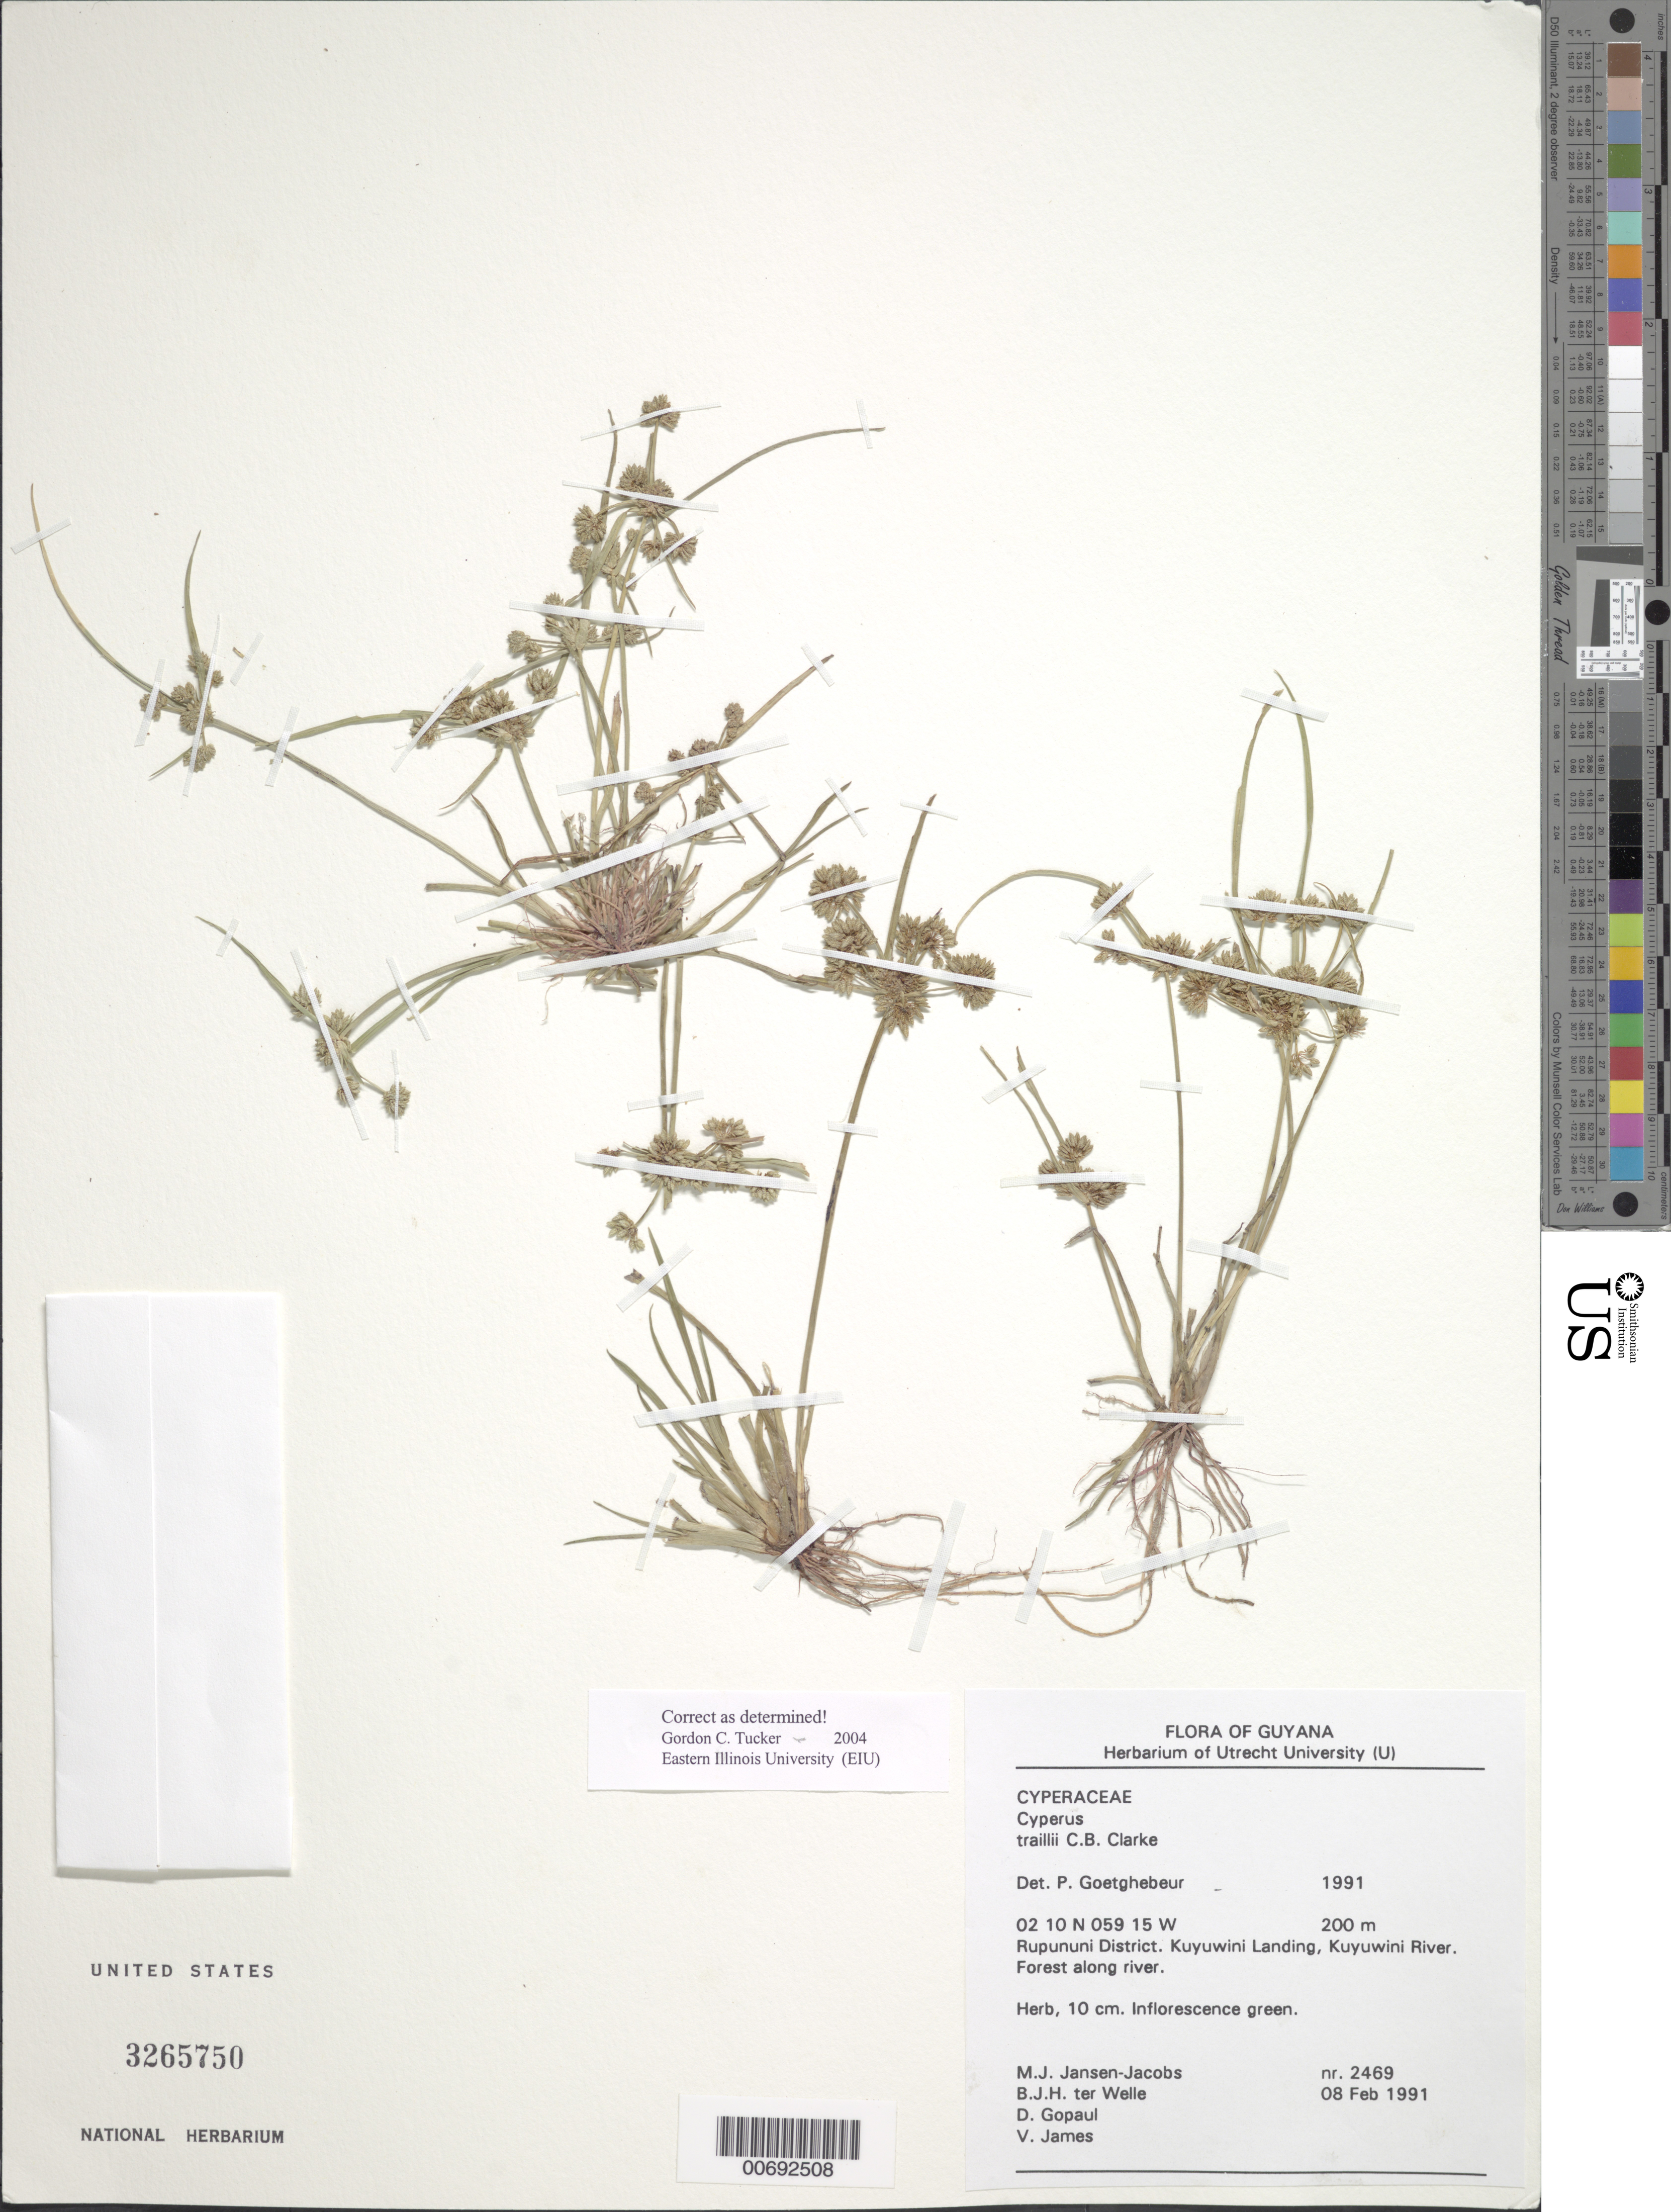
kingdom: Plantae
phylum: Tracheophyta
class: Liliopsida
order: Poales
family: Cyperaceae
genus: Cyperus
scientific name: Cyperus trailii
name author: C.B. Clarke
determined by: Tucker, G. C.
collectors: M. J. Jansen-Jacobs, B. Welle, D. Gopaul & V. James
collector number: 2469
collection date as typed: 8-Feb-91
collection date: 1991-02-08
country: Guyana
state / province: U. Takutu-U. Essequibo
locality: Kuyuwini Landing, Kuyuwini River, Rupununi District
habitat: Forest along river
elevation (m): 200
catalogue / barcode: US 3265750